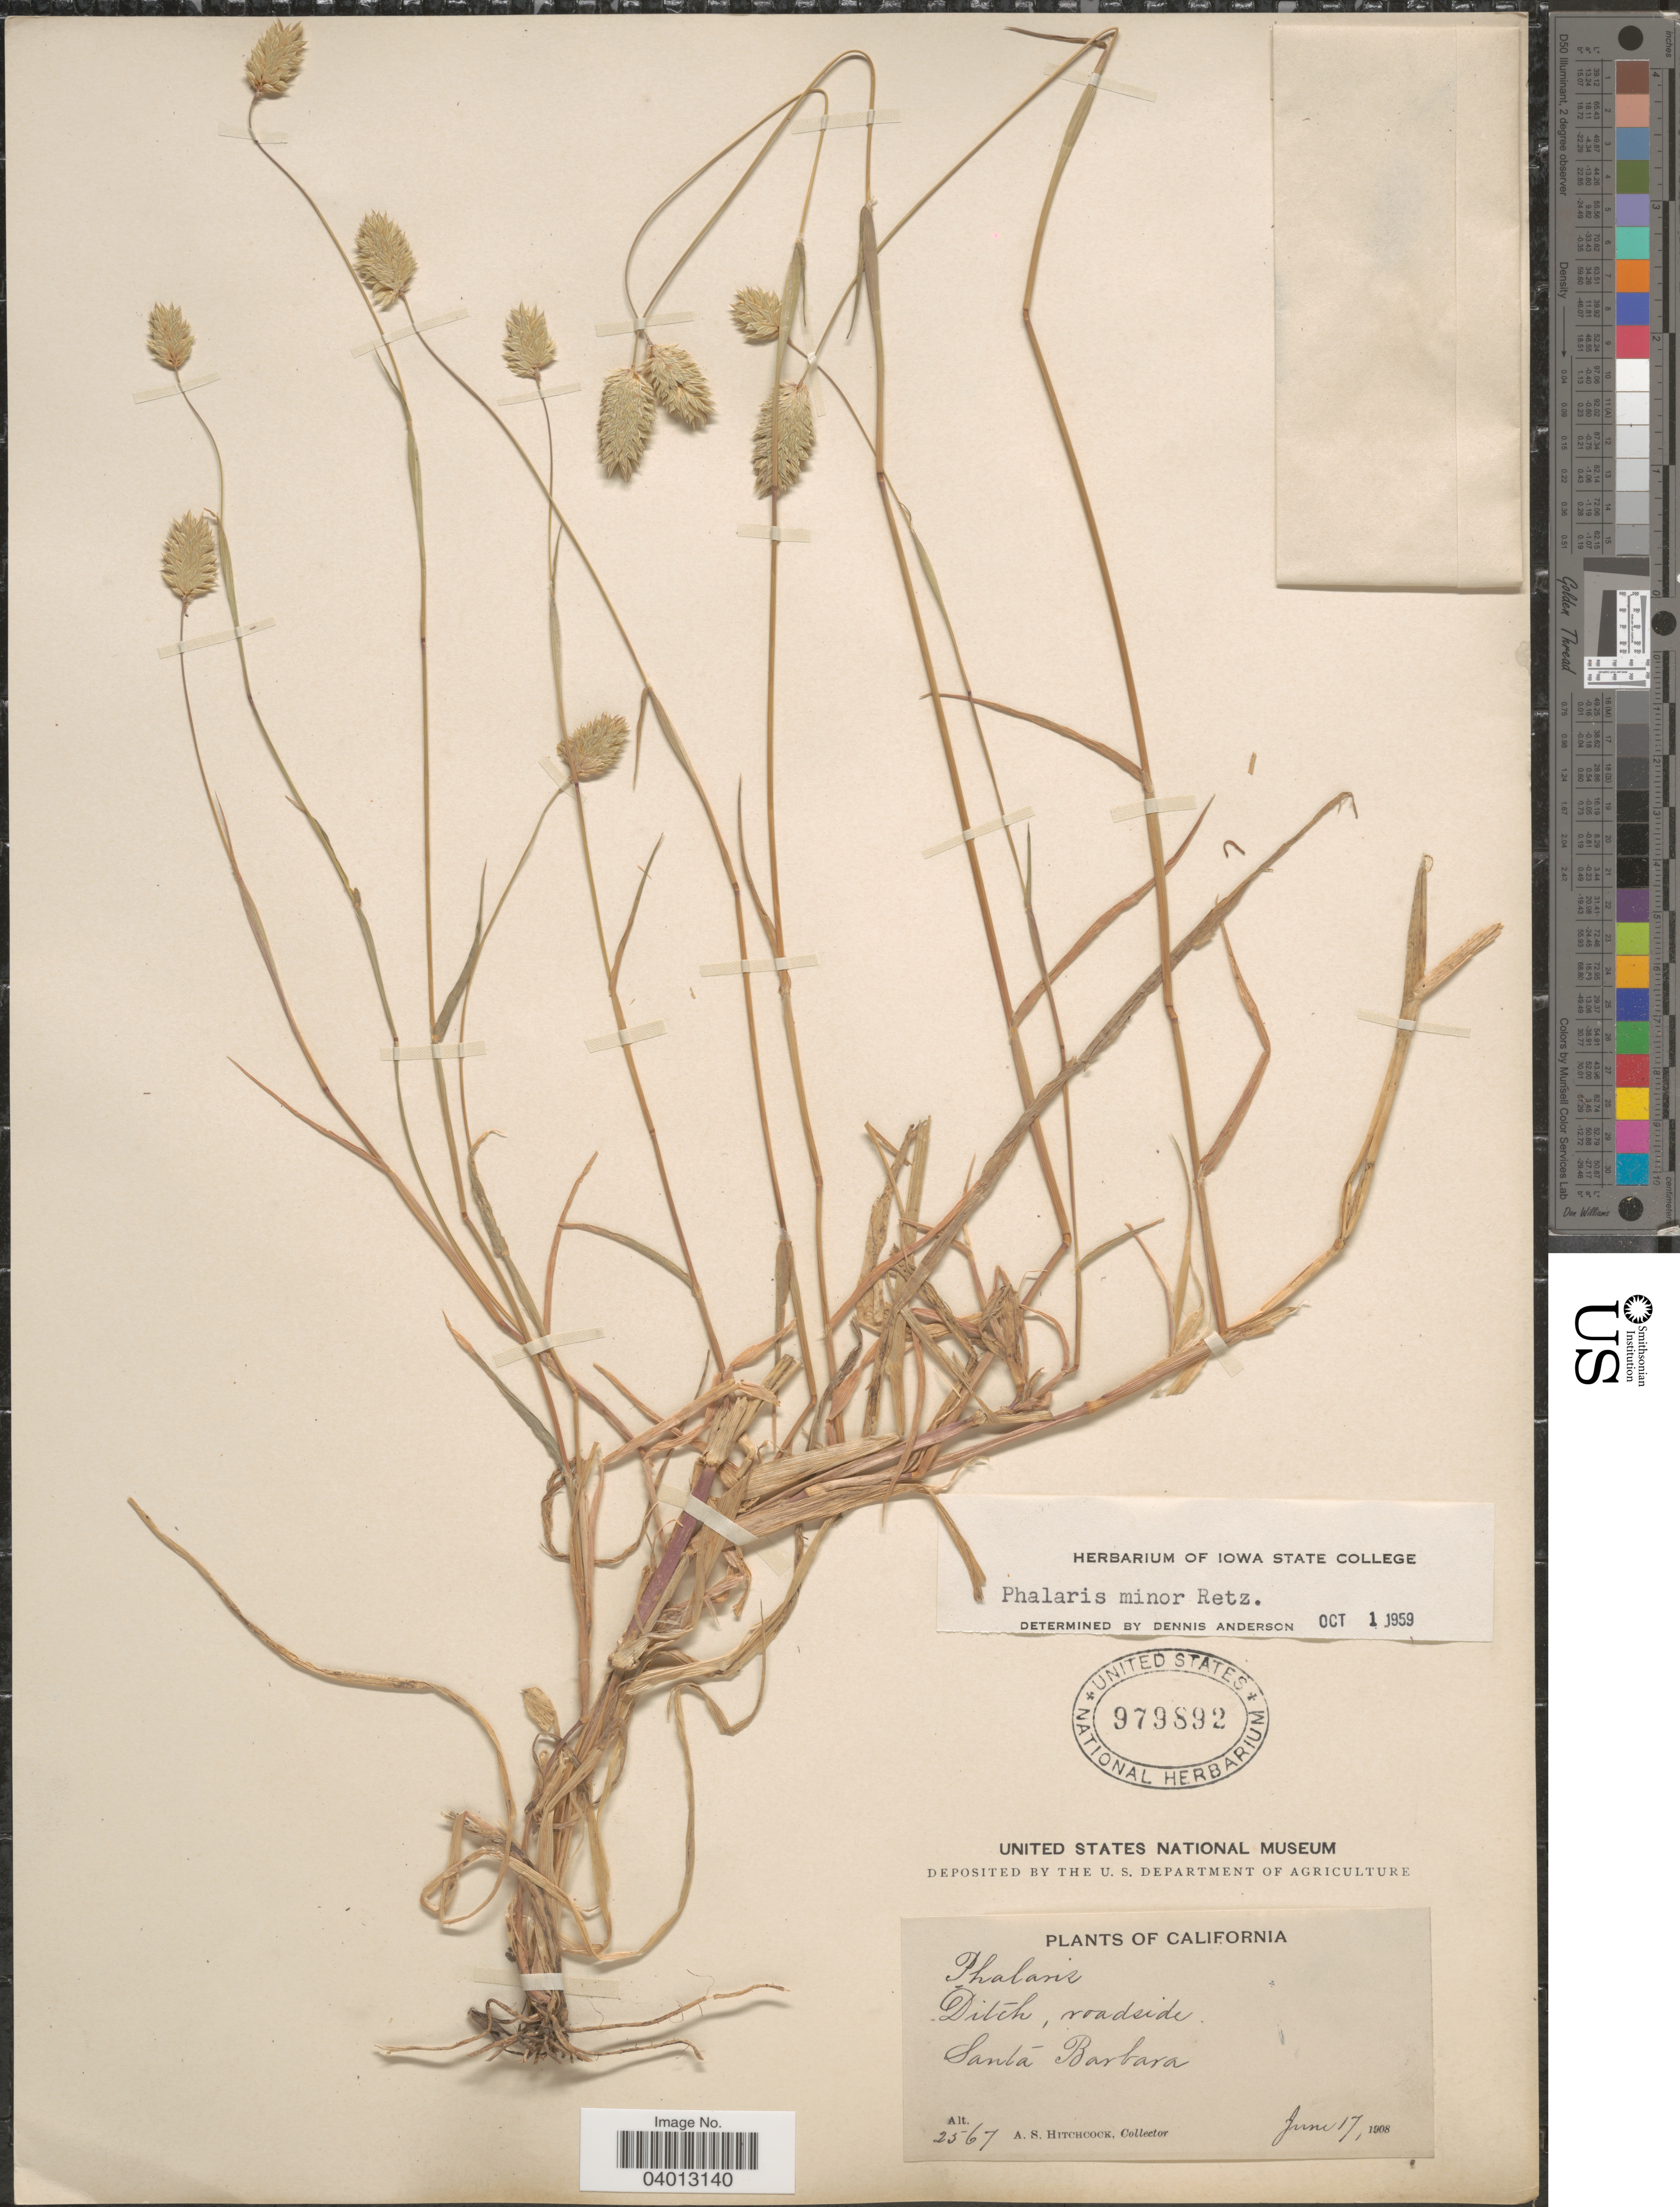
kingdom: Plantae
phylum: Tracheophyta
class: Liliopsida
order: Poales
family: Poaceae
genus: Phalaris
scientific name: Phalaris minor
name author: Retz.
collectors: A. S. Hitchcock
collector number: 2567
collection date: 1908-06-17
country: United States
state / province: California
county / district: Santa Barbara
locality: Santa Barbara.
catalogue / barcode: US 979892